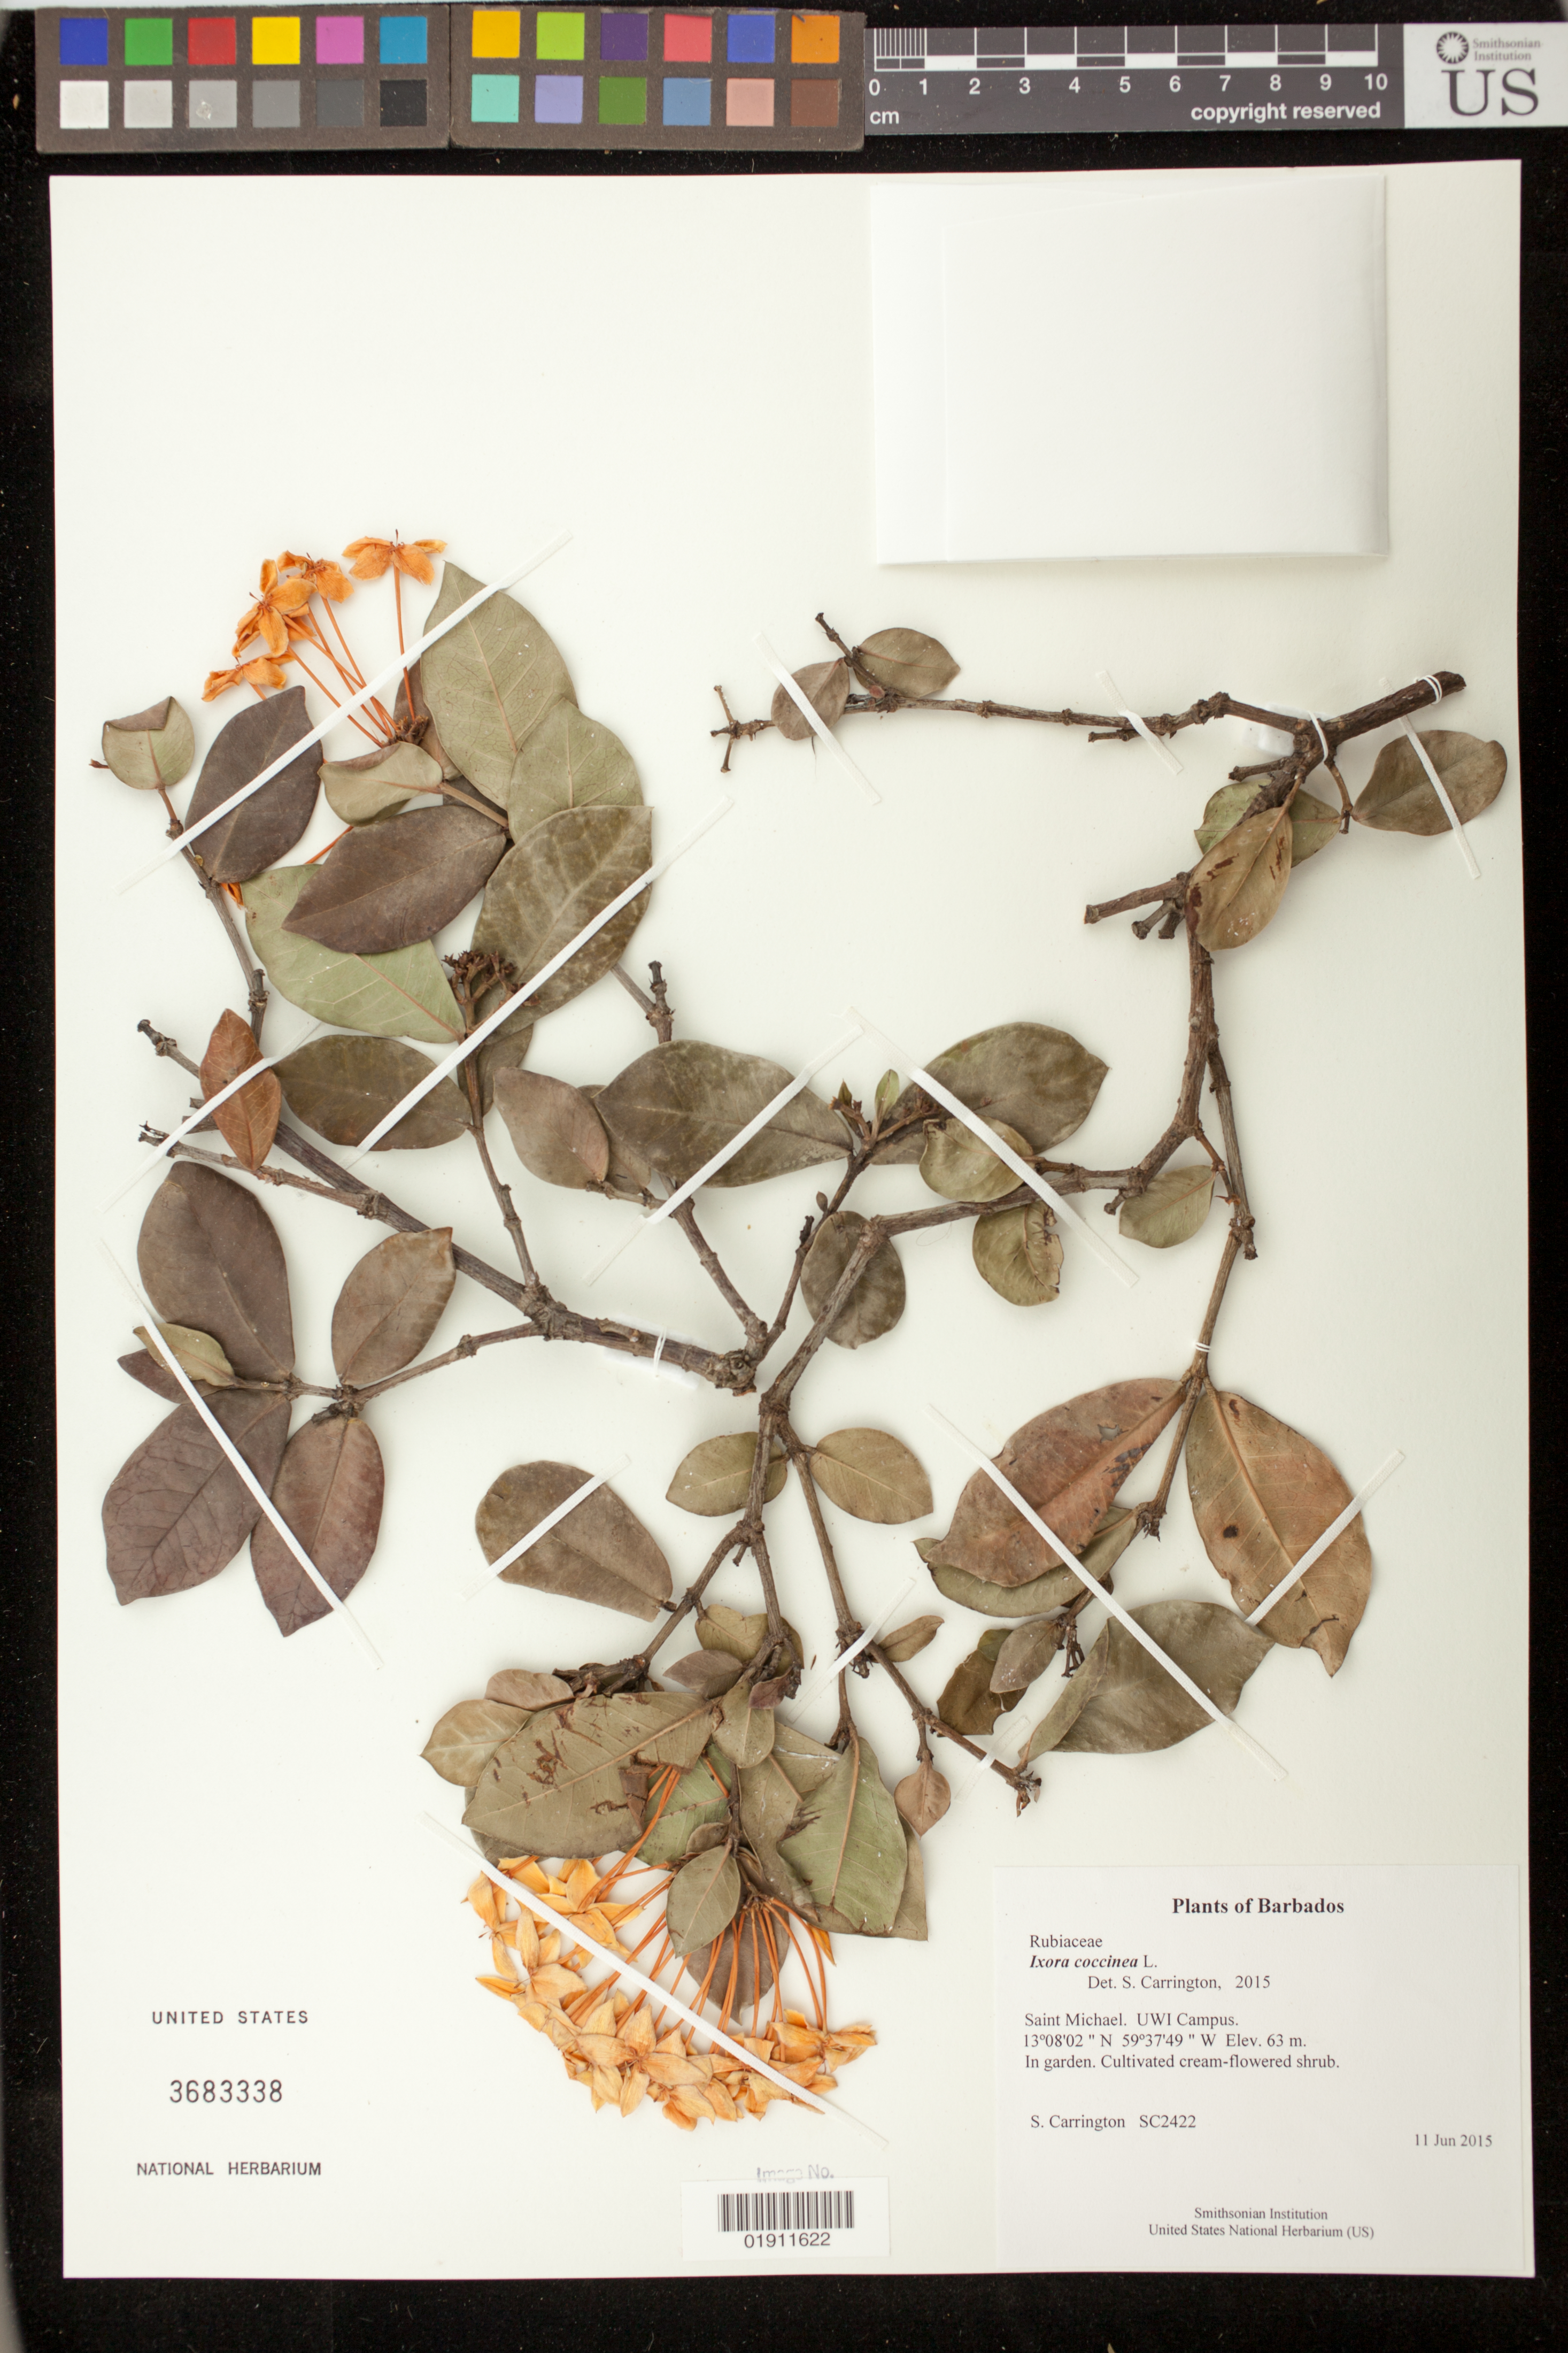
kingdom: Plantae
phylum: Tracheophyta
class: Magnoliopsida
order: Gentianales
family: Rubiaceae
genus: Ixora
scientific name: Ixora coccinea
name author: L.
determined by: Carrington, C. M. S.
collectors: C. M. S. Carrington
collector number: SC2422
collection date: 2015-06-11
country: Barbados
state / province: Saint Michael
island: Barbados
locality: UWI Campus, St Michael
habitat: Garden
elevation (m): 63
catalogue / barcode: US 3683338